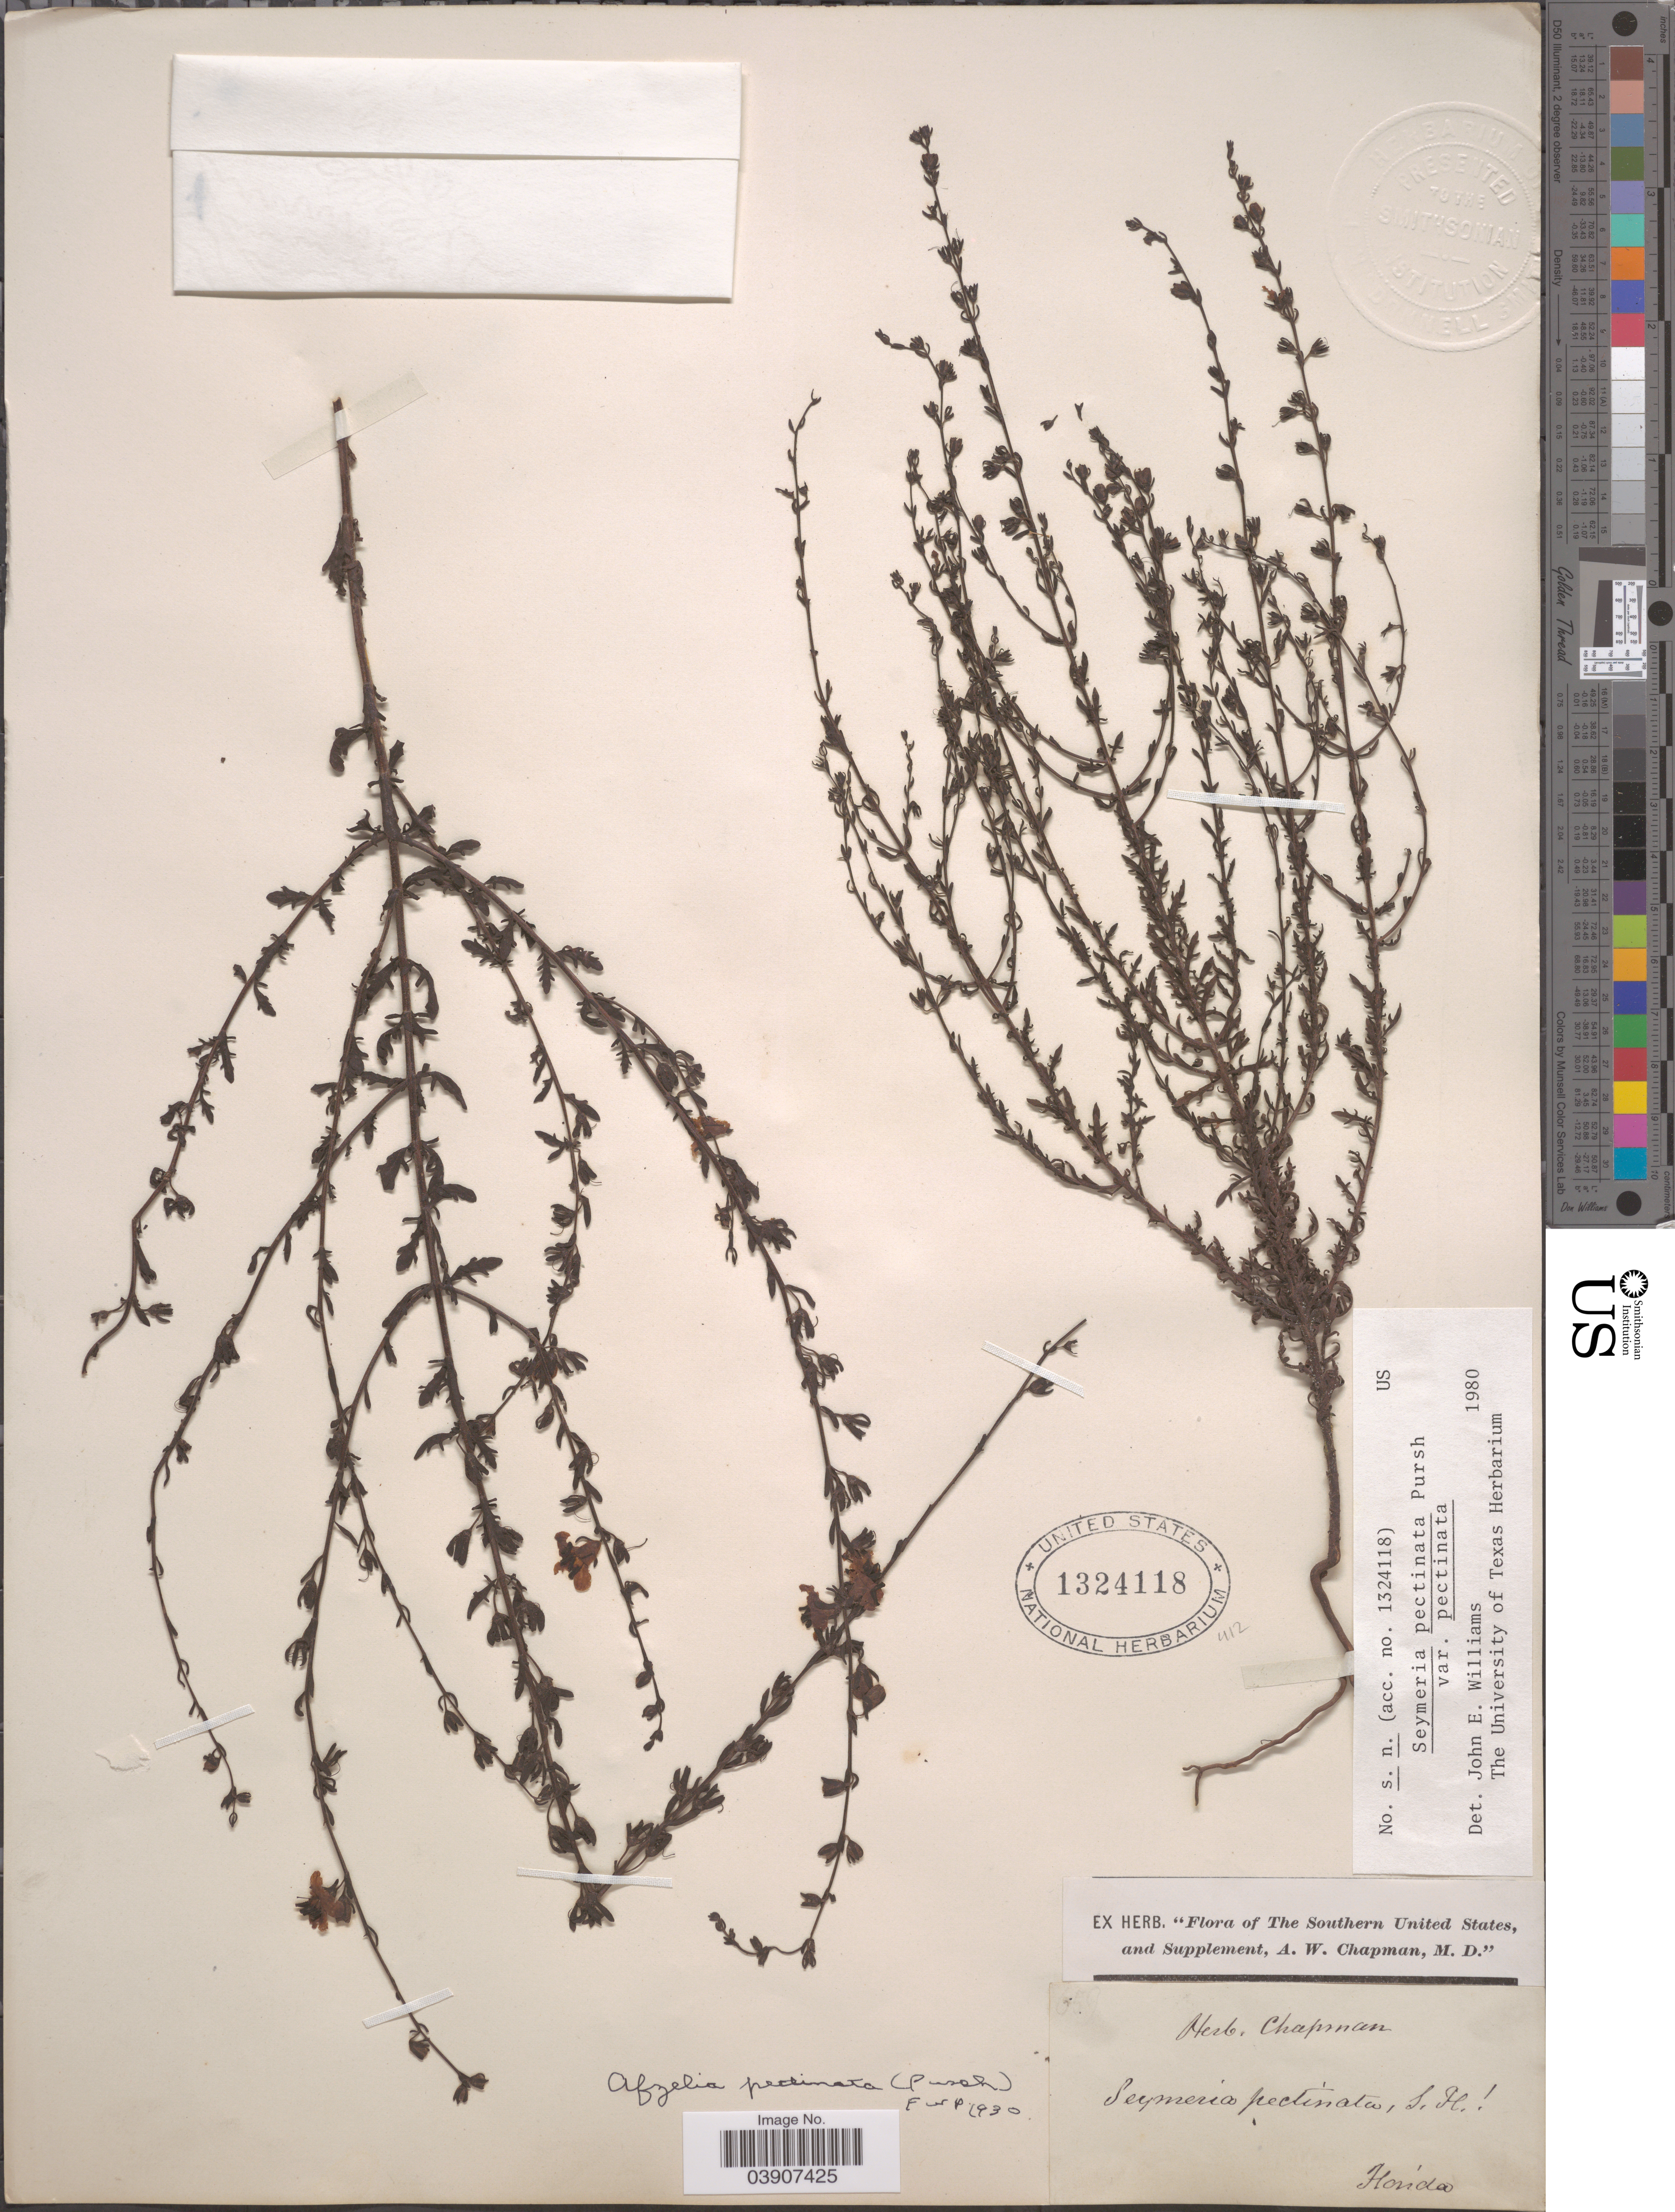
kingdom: Plantae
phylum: Tracheophyta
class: Magnoliopsida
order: Lamiales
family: Orobanchaceae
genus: Seymeria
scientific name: Seymeria pectinata var. pectinata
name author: Pursh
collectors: ex herb. Chapman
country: United States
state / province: Florida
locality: Southern United States and Supplement.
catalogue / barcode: US 1324118